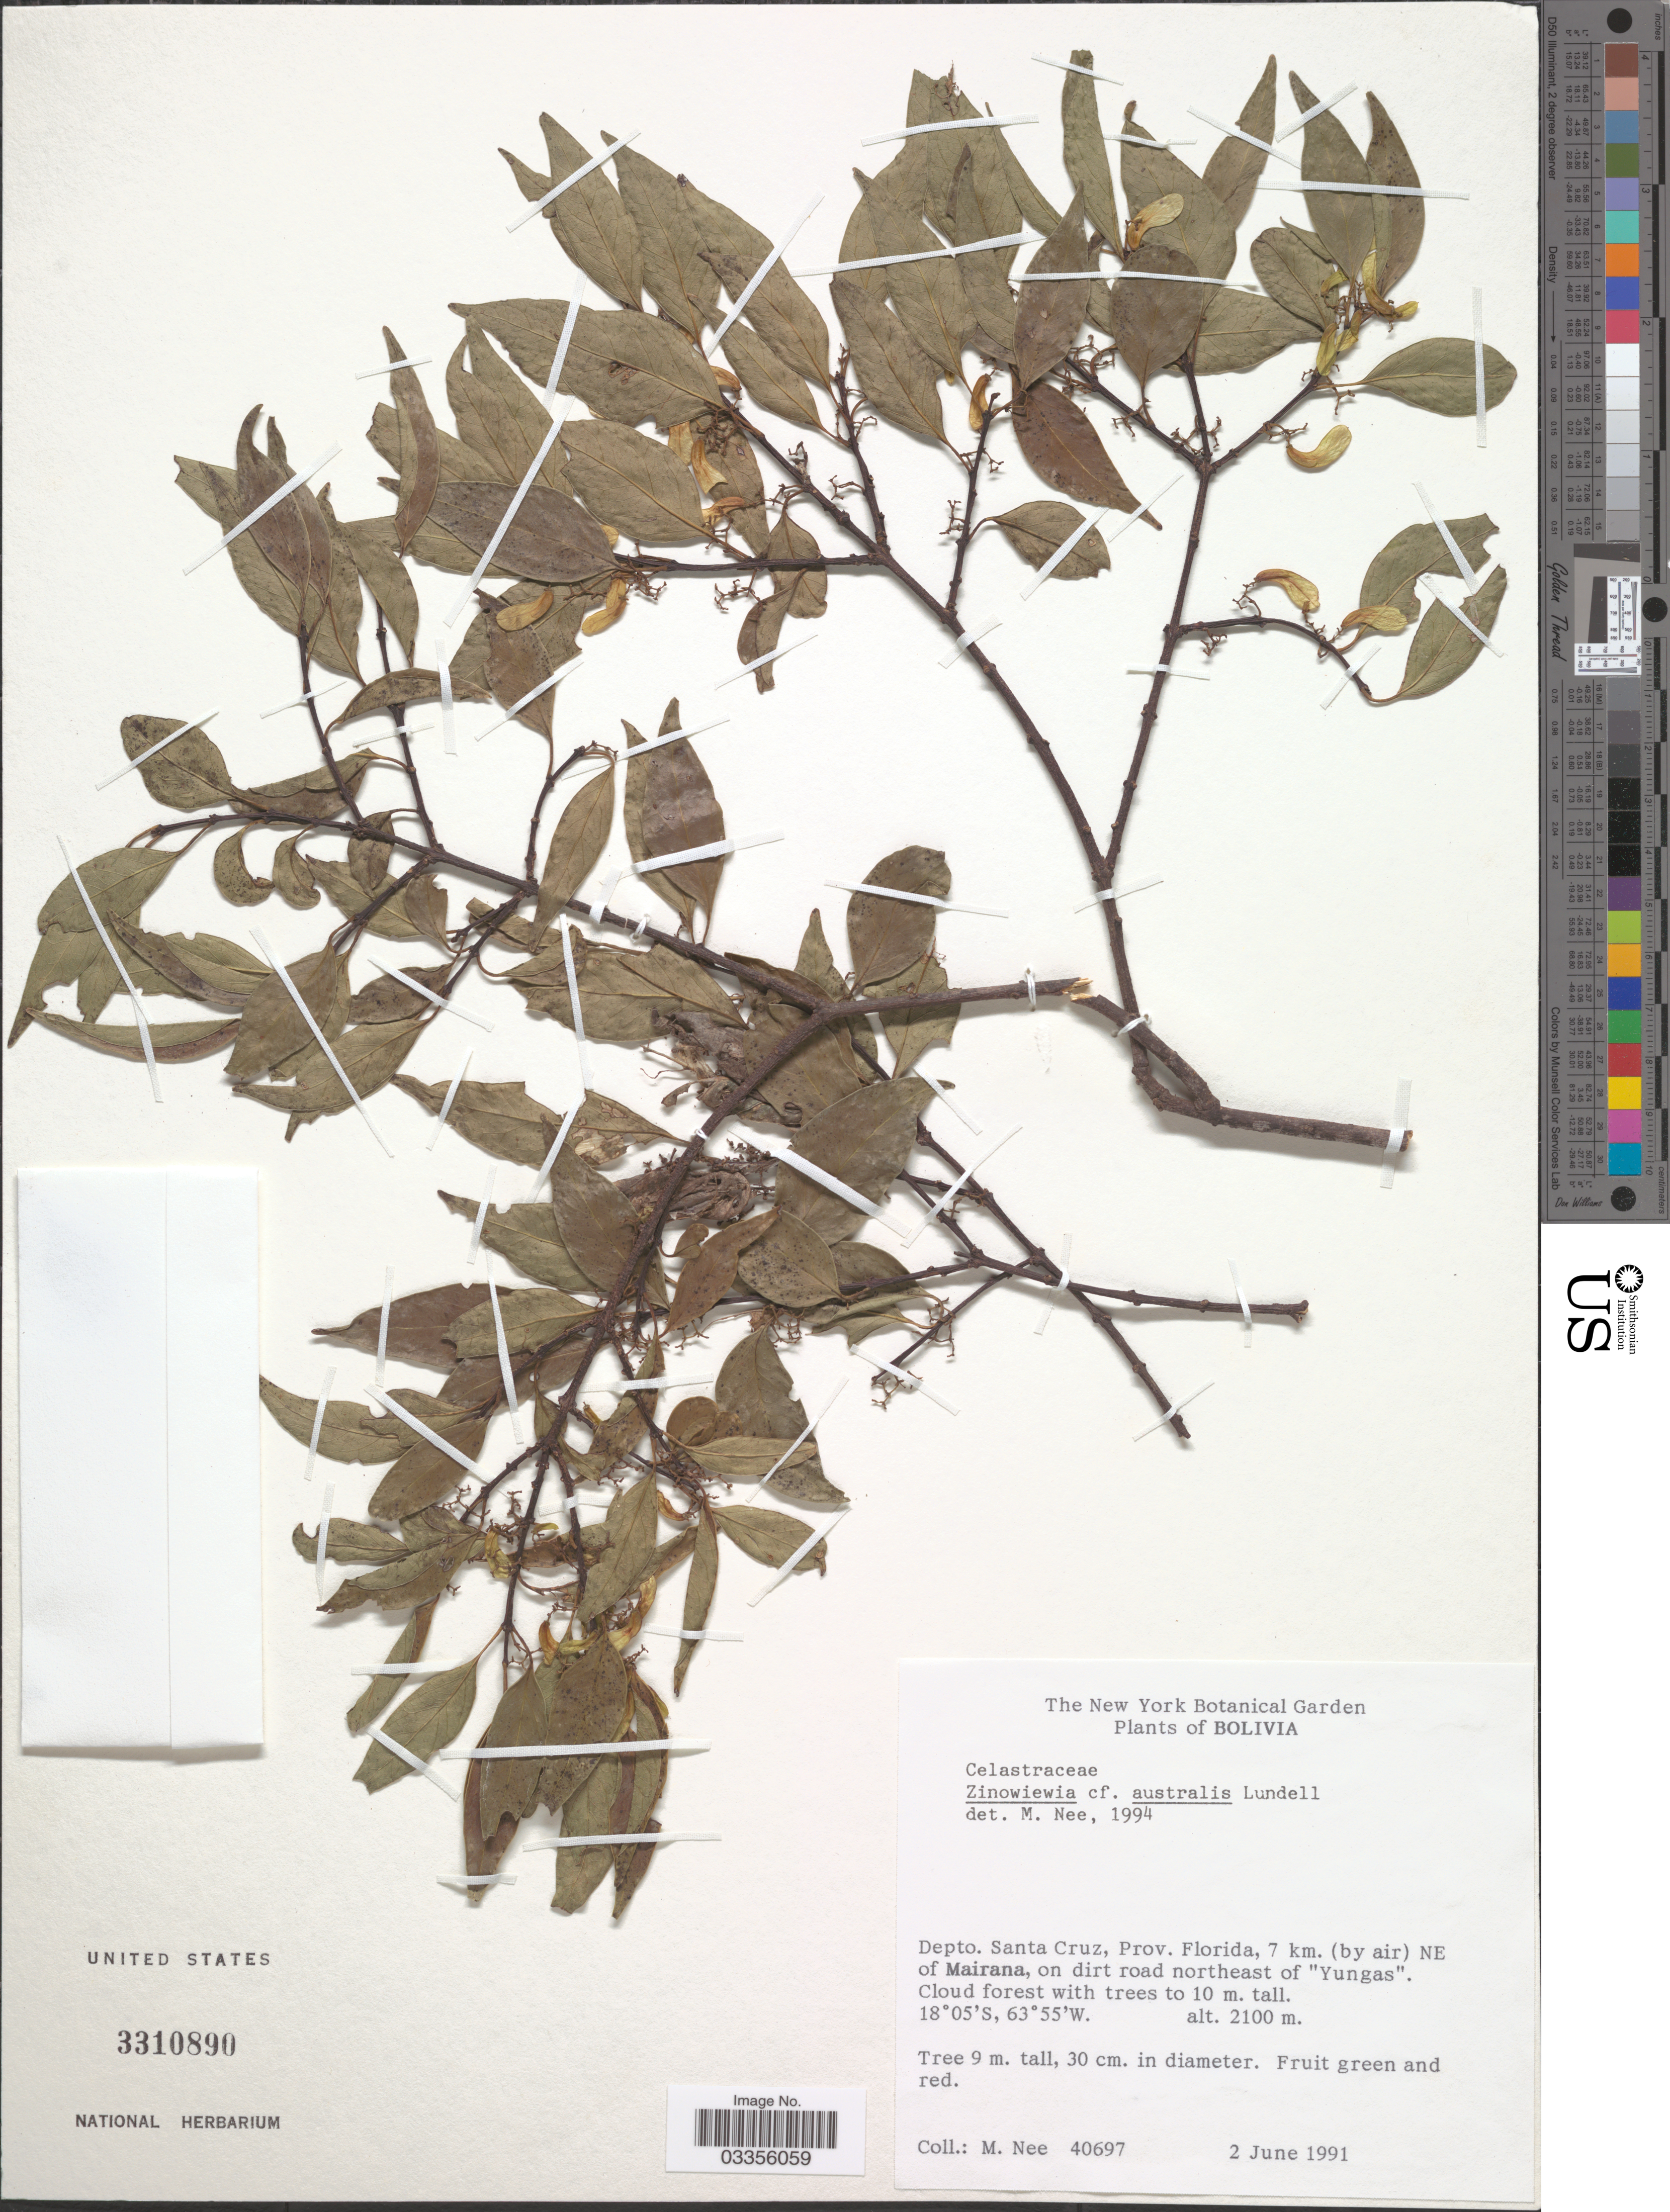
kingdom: Plantae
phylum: Tracheophyta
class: Magnoliopsida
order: Celastrales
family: Celastraceae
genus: Zinowiewia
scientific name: Zinowiewia australis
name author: Lundell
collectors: M. Nee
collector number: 40697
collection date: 1991-06-02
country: Bolivia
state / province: Santa Cruz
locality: Depto. Santa Cruz, Prov. Florida, 7 km. (by air) NE of Mairana, on dirt road northeast of "Yungas".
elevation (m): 2100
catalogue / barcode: US 3310890